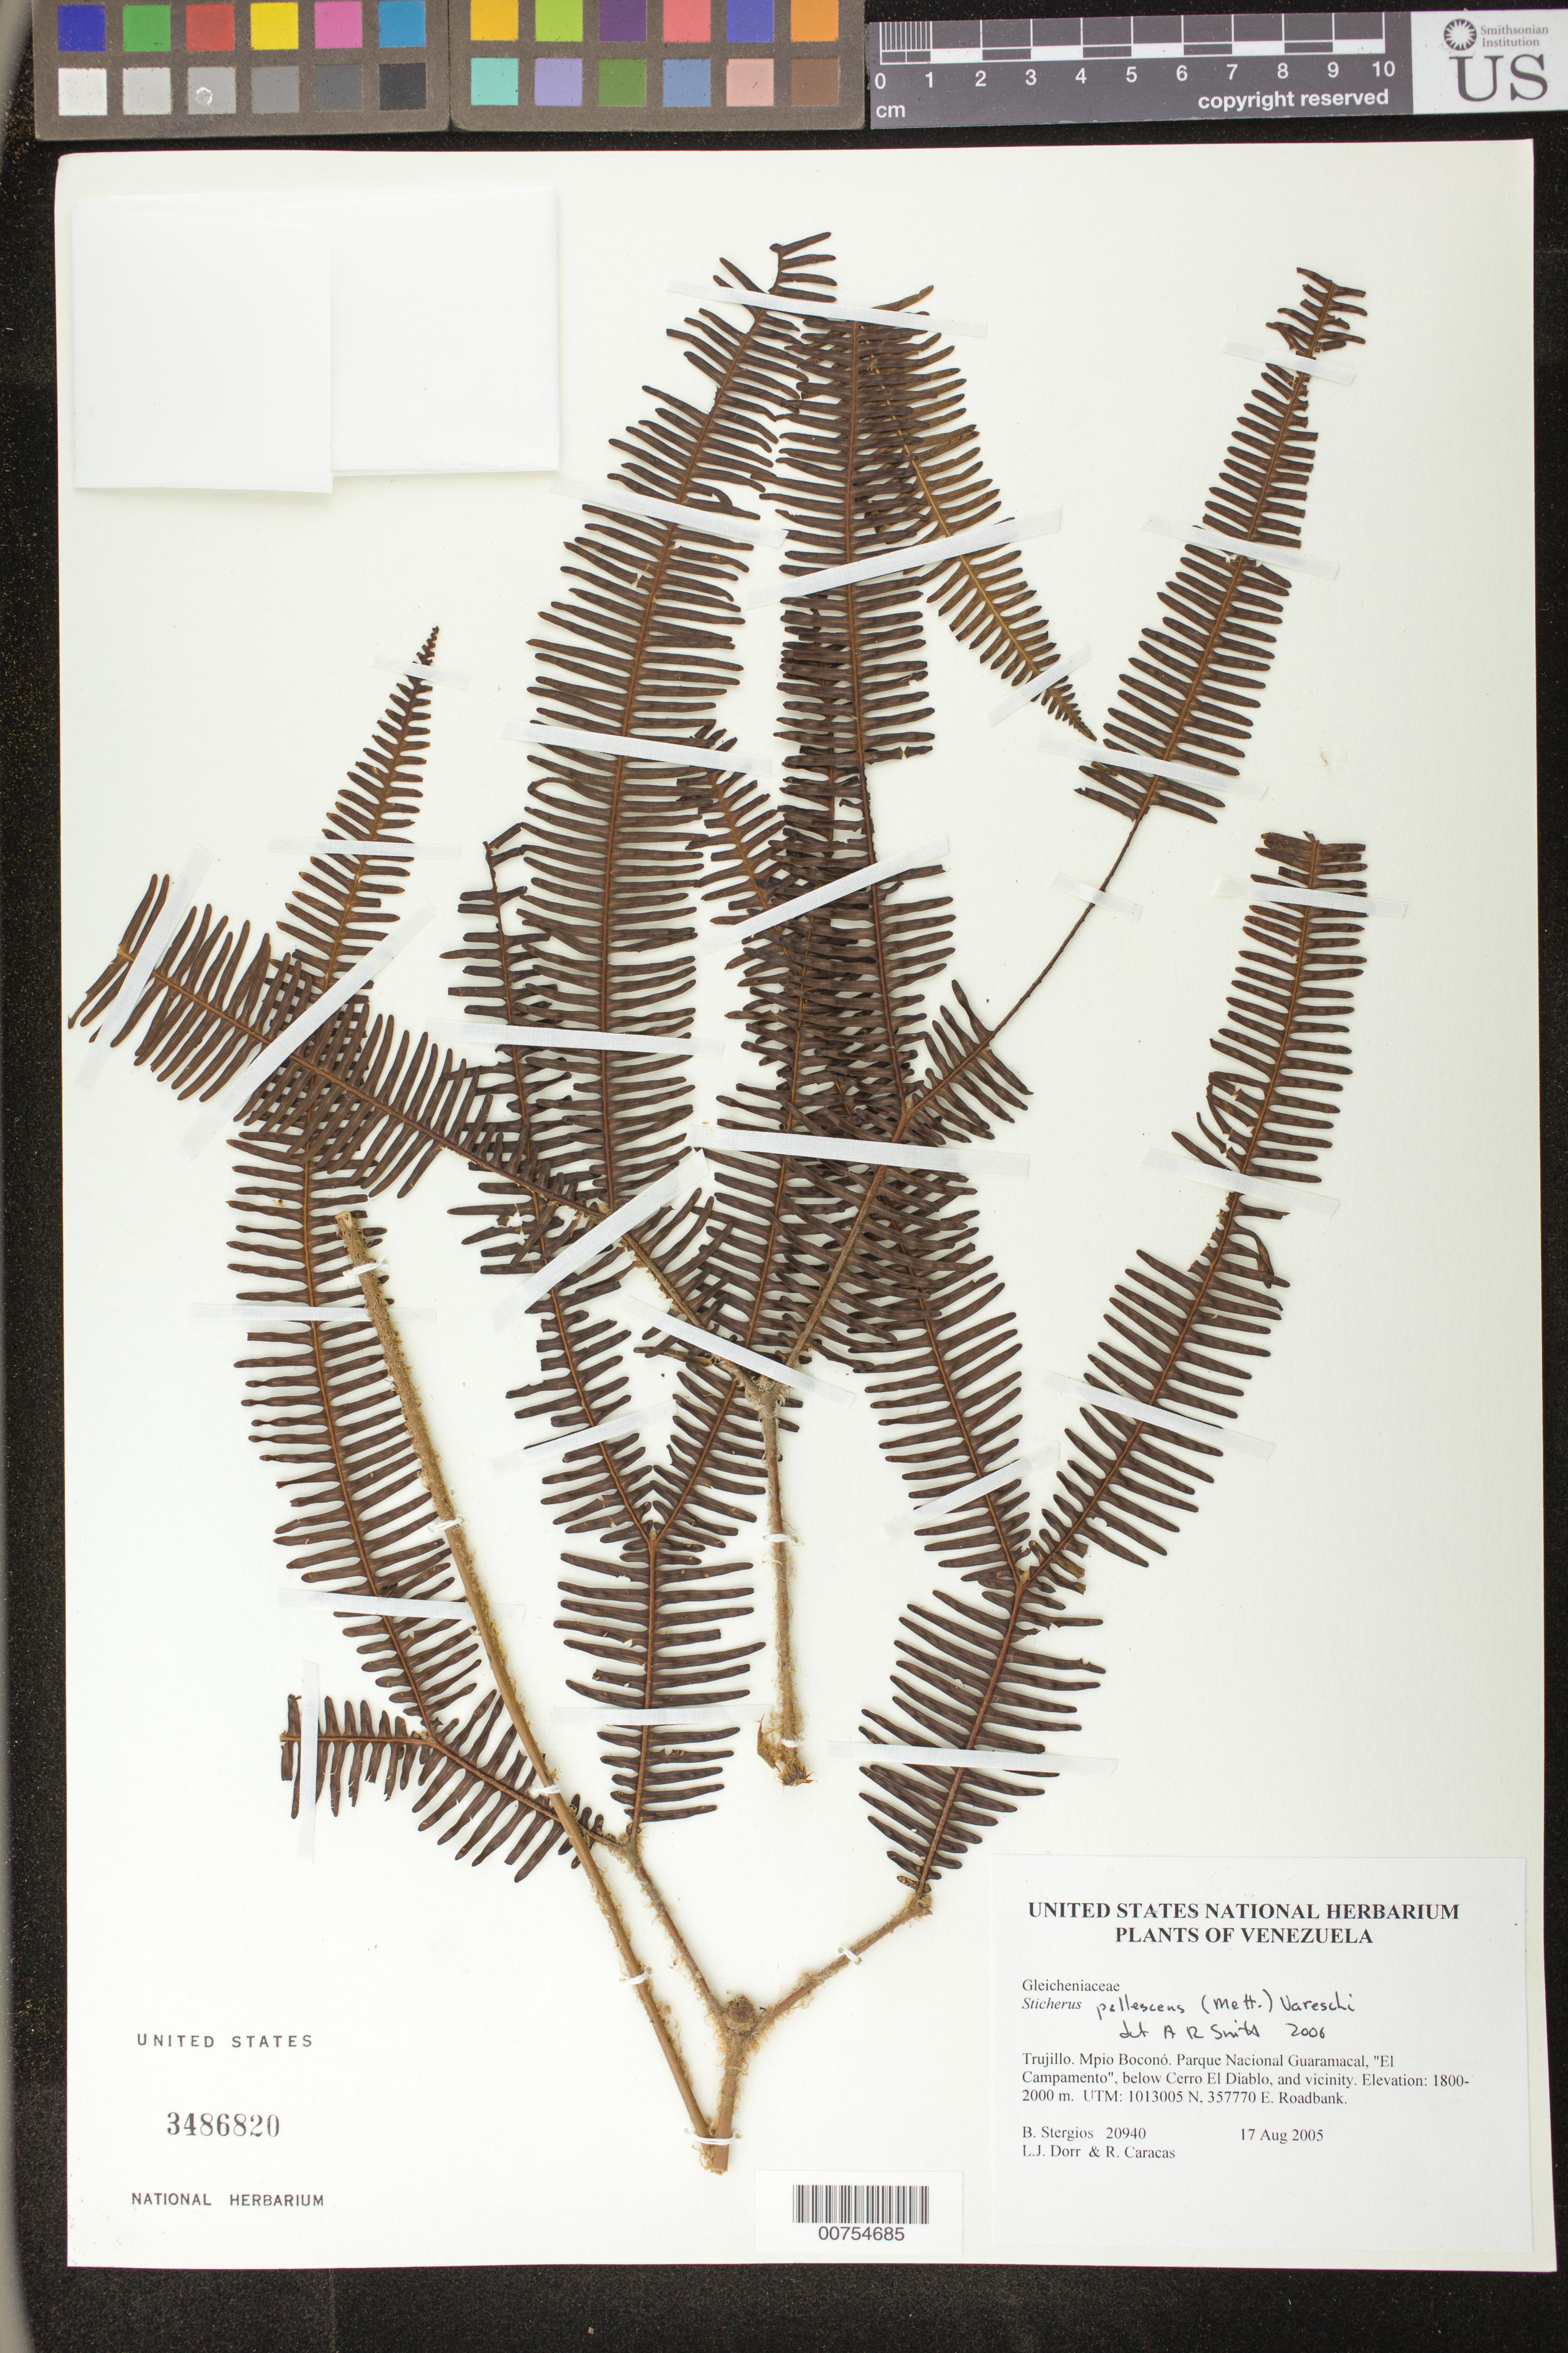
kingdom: Plantae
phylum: Tracheophyta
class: Polypodiopsida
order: Gleicheniales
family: Gleicheniaceae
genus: Sticherus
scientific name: Sticherus pallescens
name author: (Mett.) Vareschi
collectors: B. G. Stergios, L. J. Dorr & R. Caracas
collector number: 20940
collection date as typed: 17 Aug 2005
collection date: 2005-08-17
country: Venezuela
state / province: Trujillo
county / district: Boconó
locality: Parque Nacional Guaramacal, "El Campamento", below Cerro El Diablo, and vicinity.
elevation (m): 1800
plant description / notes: PORT, US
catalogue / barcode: US 3486820